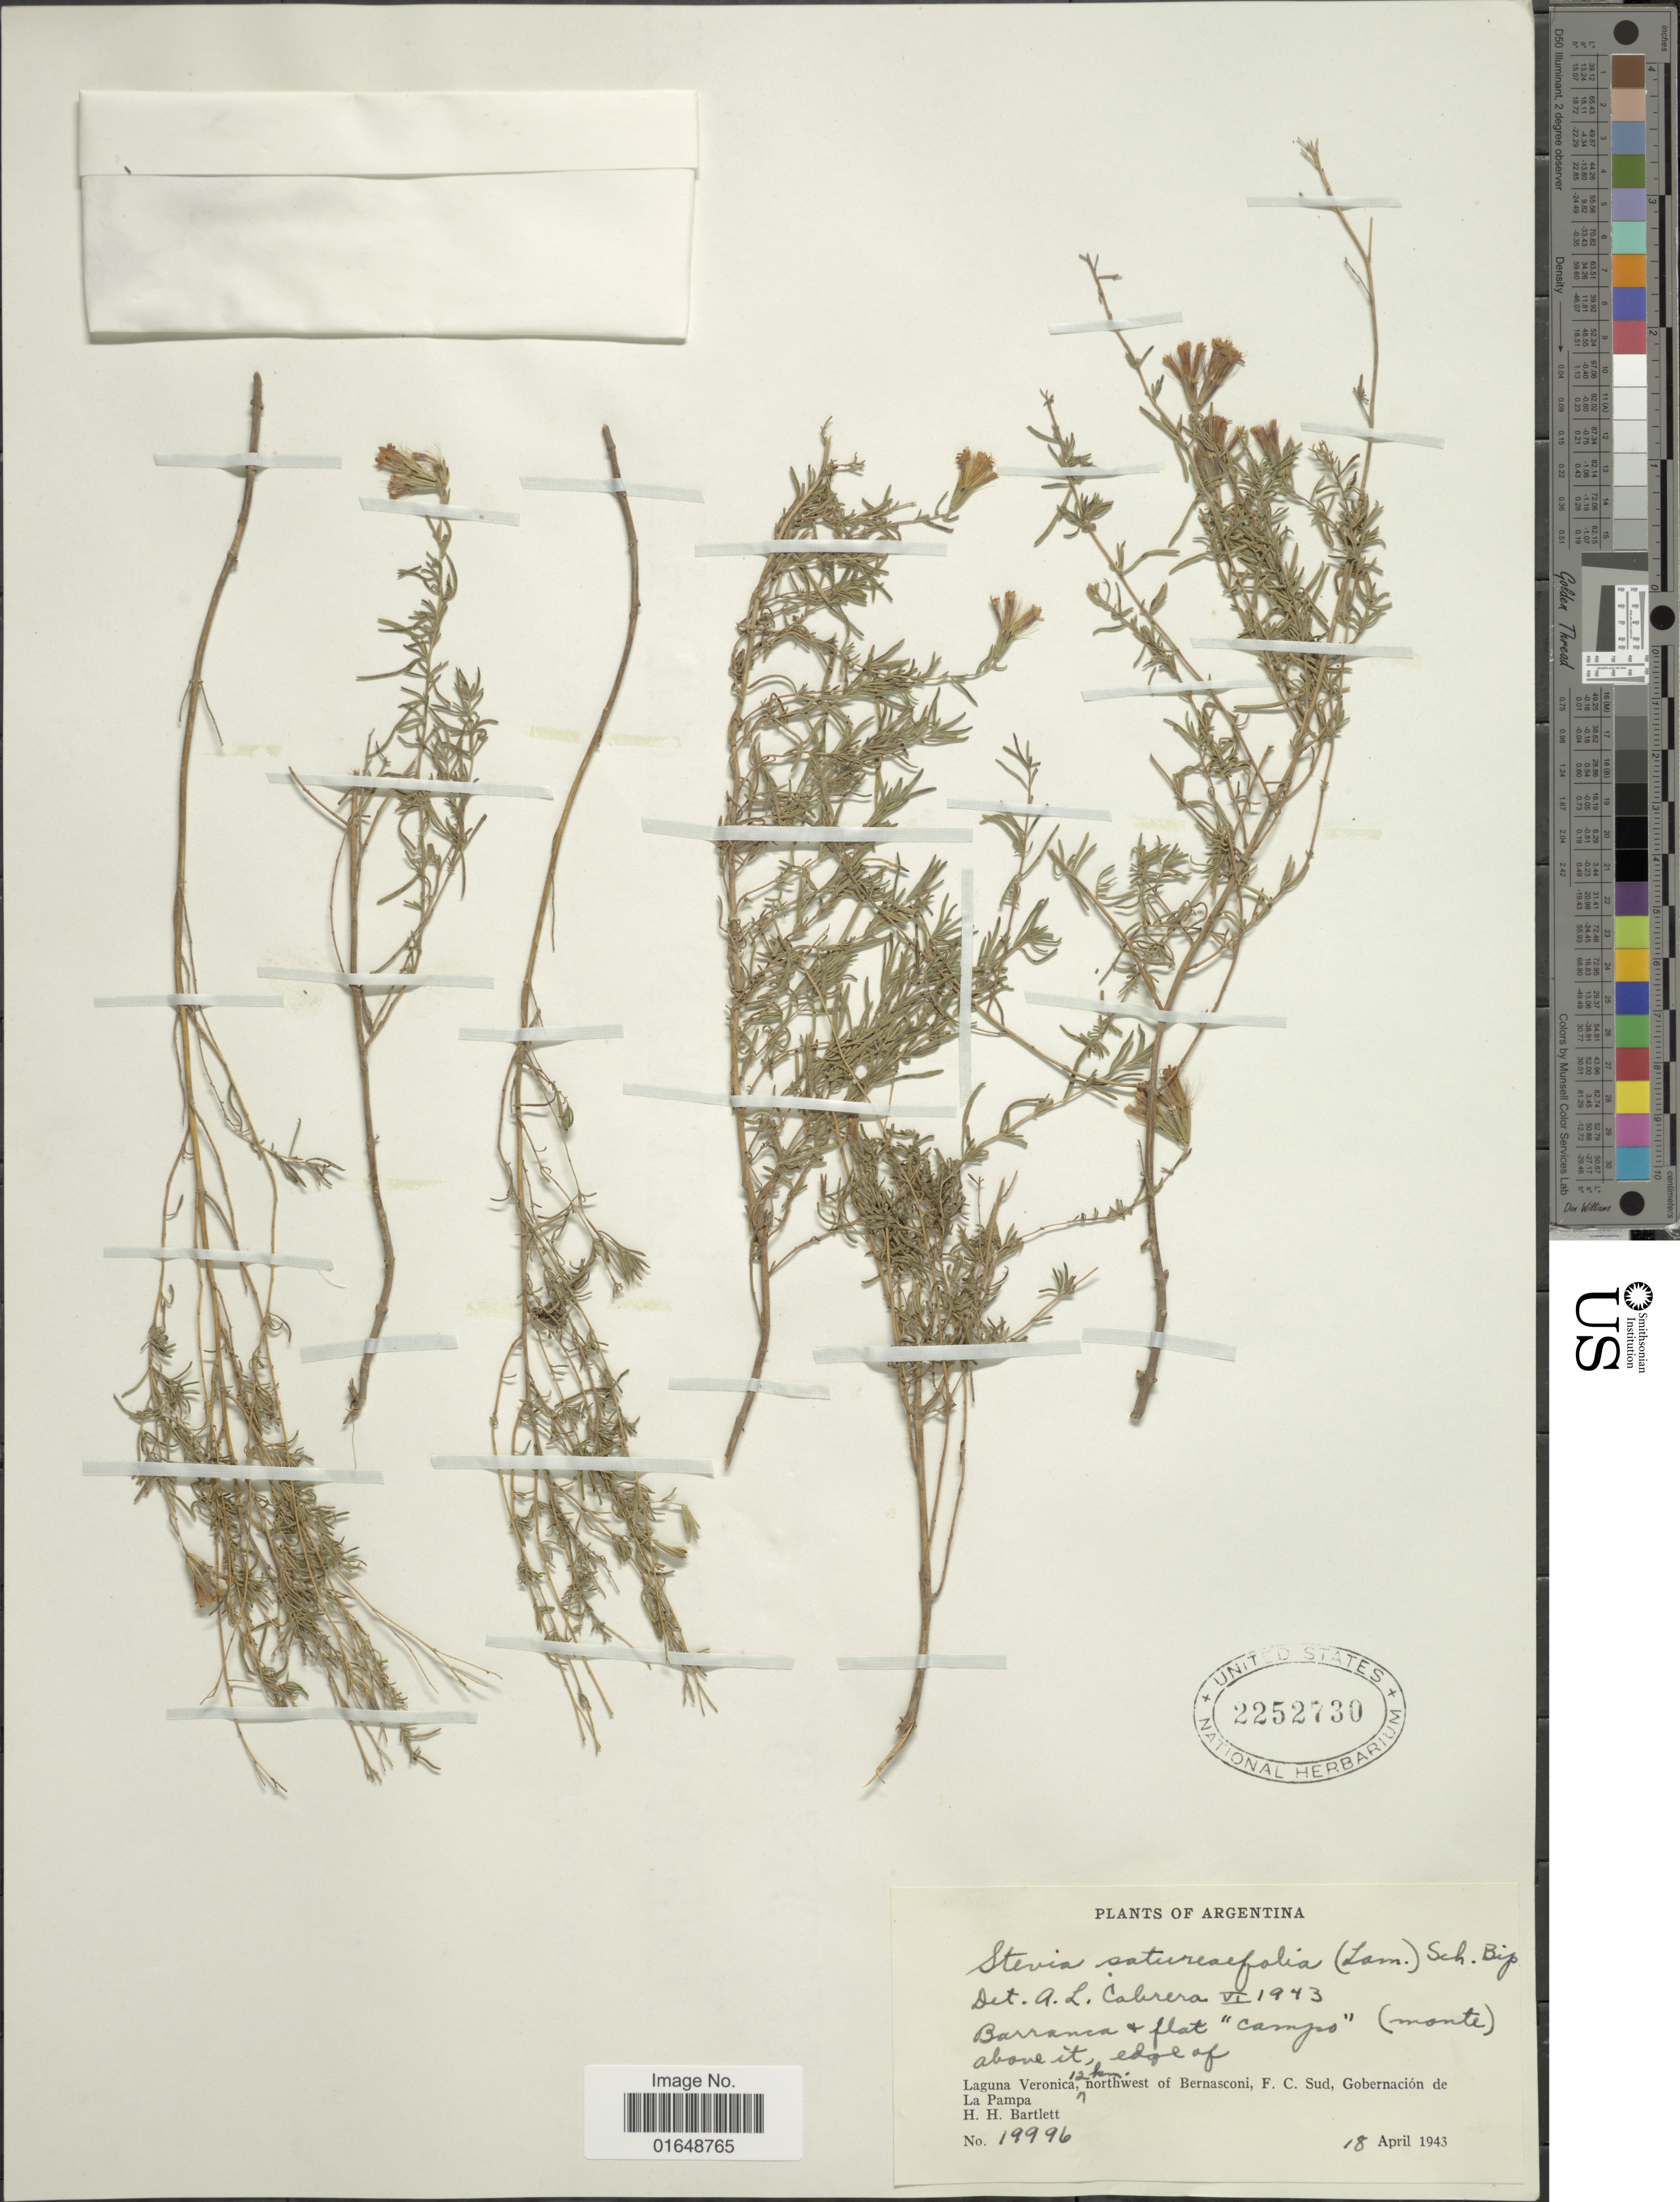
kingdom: Plantae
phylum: Tracheophyta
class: Magnoliopsida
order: Asterales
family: Asteraceae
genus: Stevia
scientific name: Stevia satureifolia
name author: (Lam.) Cav.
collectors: H. H. Bartlett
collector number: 19996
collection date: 1943-04-18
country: Argentina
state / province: La Pampa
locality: Barranca & flat "campo" (monte) above it, edge of Laguna Veronica, 12 km northwest of Bernasconi, F.C. Sud, Gobernación de La Pampa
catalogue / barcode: US 2252730